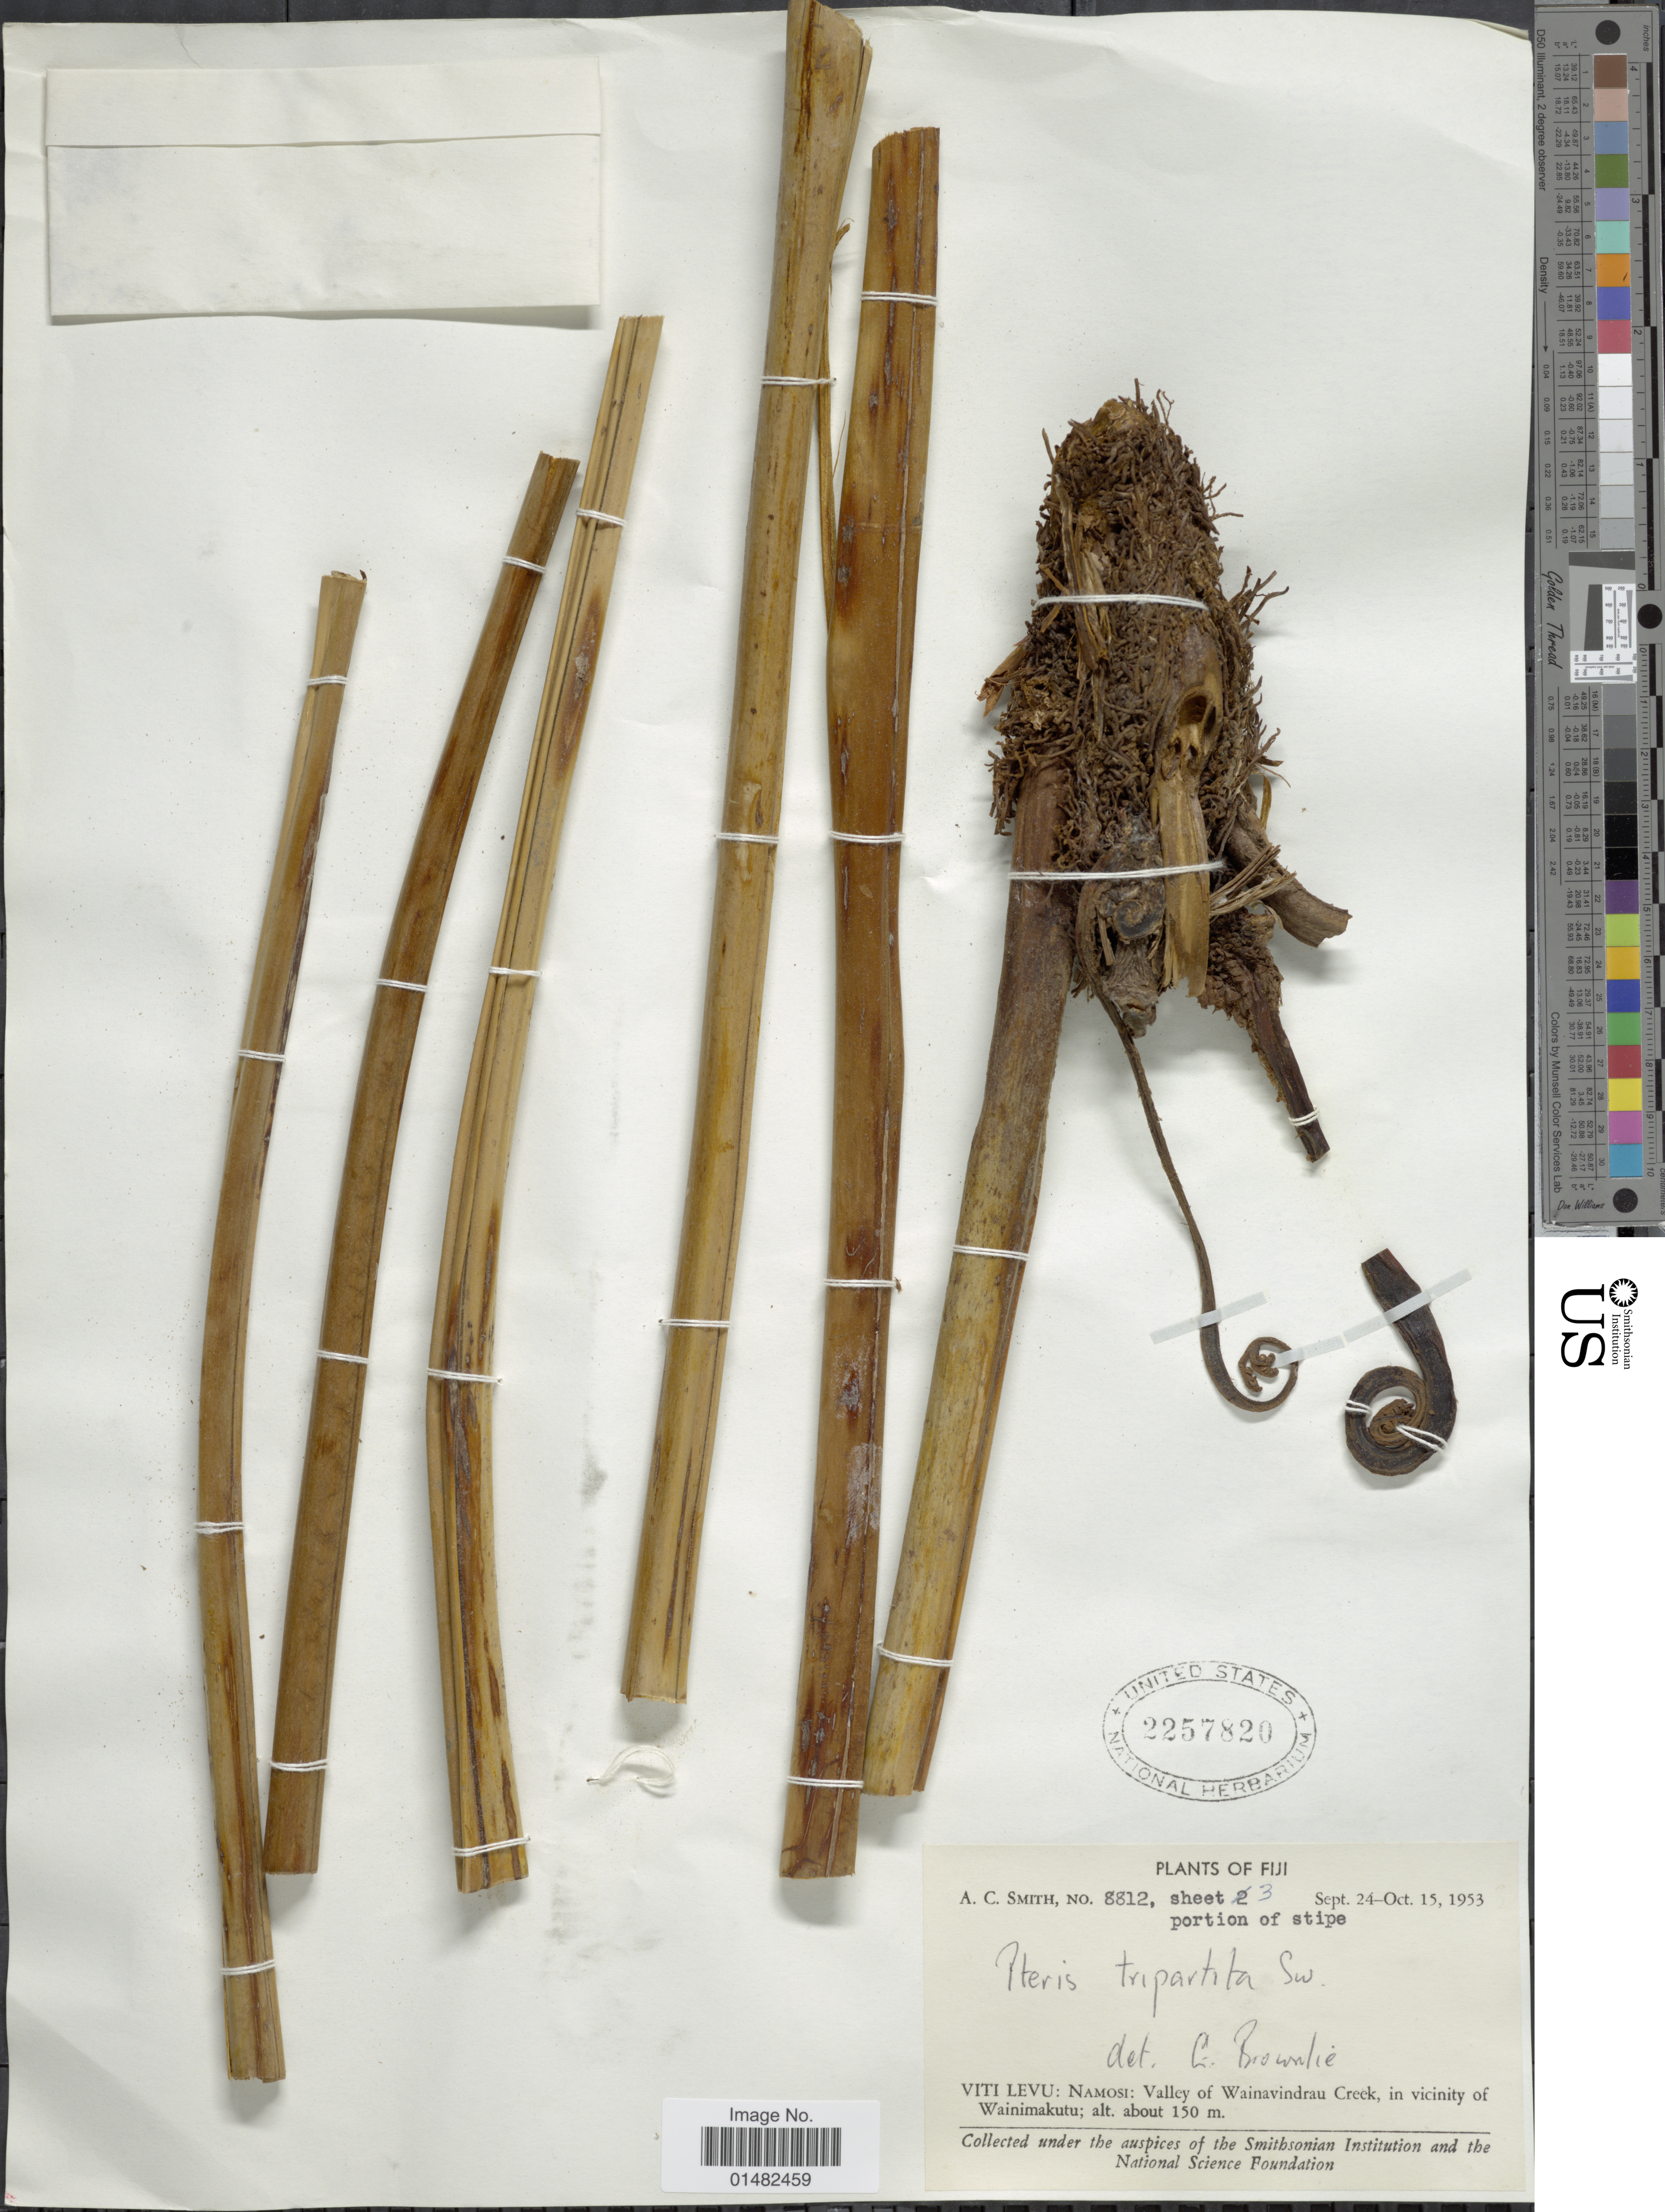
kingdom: Plantae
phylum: Tracheophyta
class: Polypodiopsida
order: Polypodiales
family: Pteridaceae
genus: Pteris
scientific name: Pteris tripartita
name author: Sw.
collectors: A. C. Smith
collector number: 8812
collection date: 1953-09-24/1953-10-15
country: Fiji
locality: Viti Levu: Namosi: Valley of Wainavindrau Creek, in vicinity of Wainimakutu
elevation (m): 150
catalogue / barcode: US 2257820